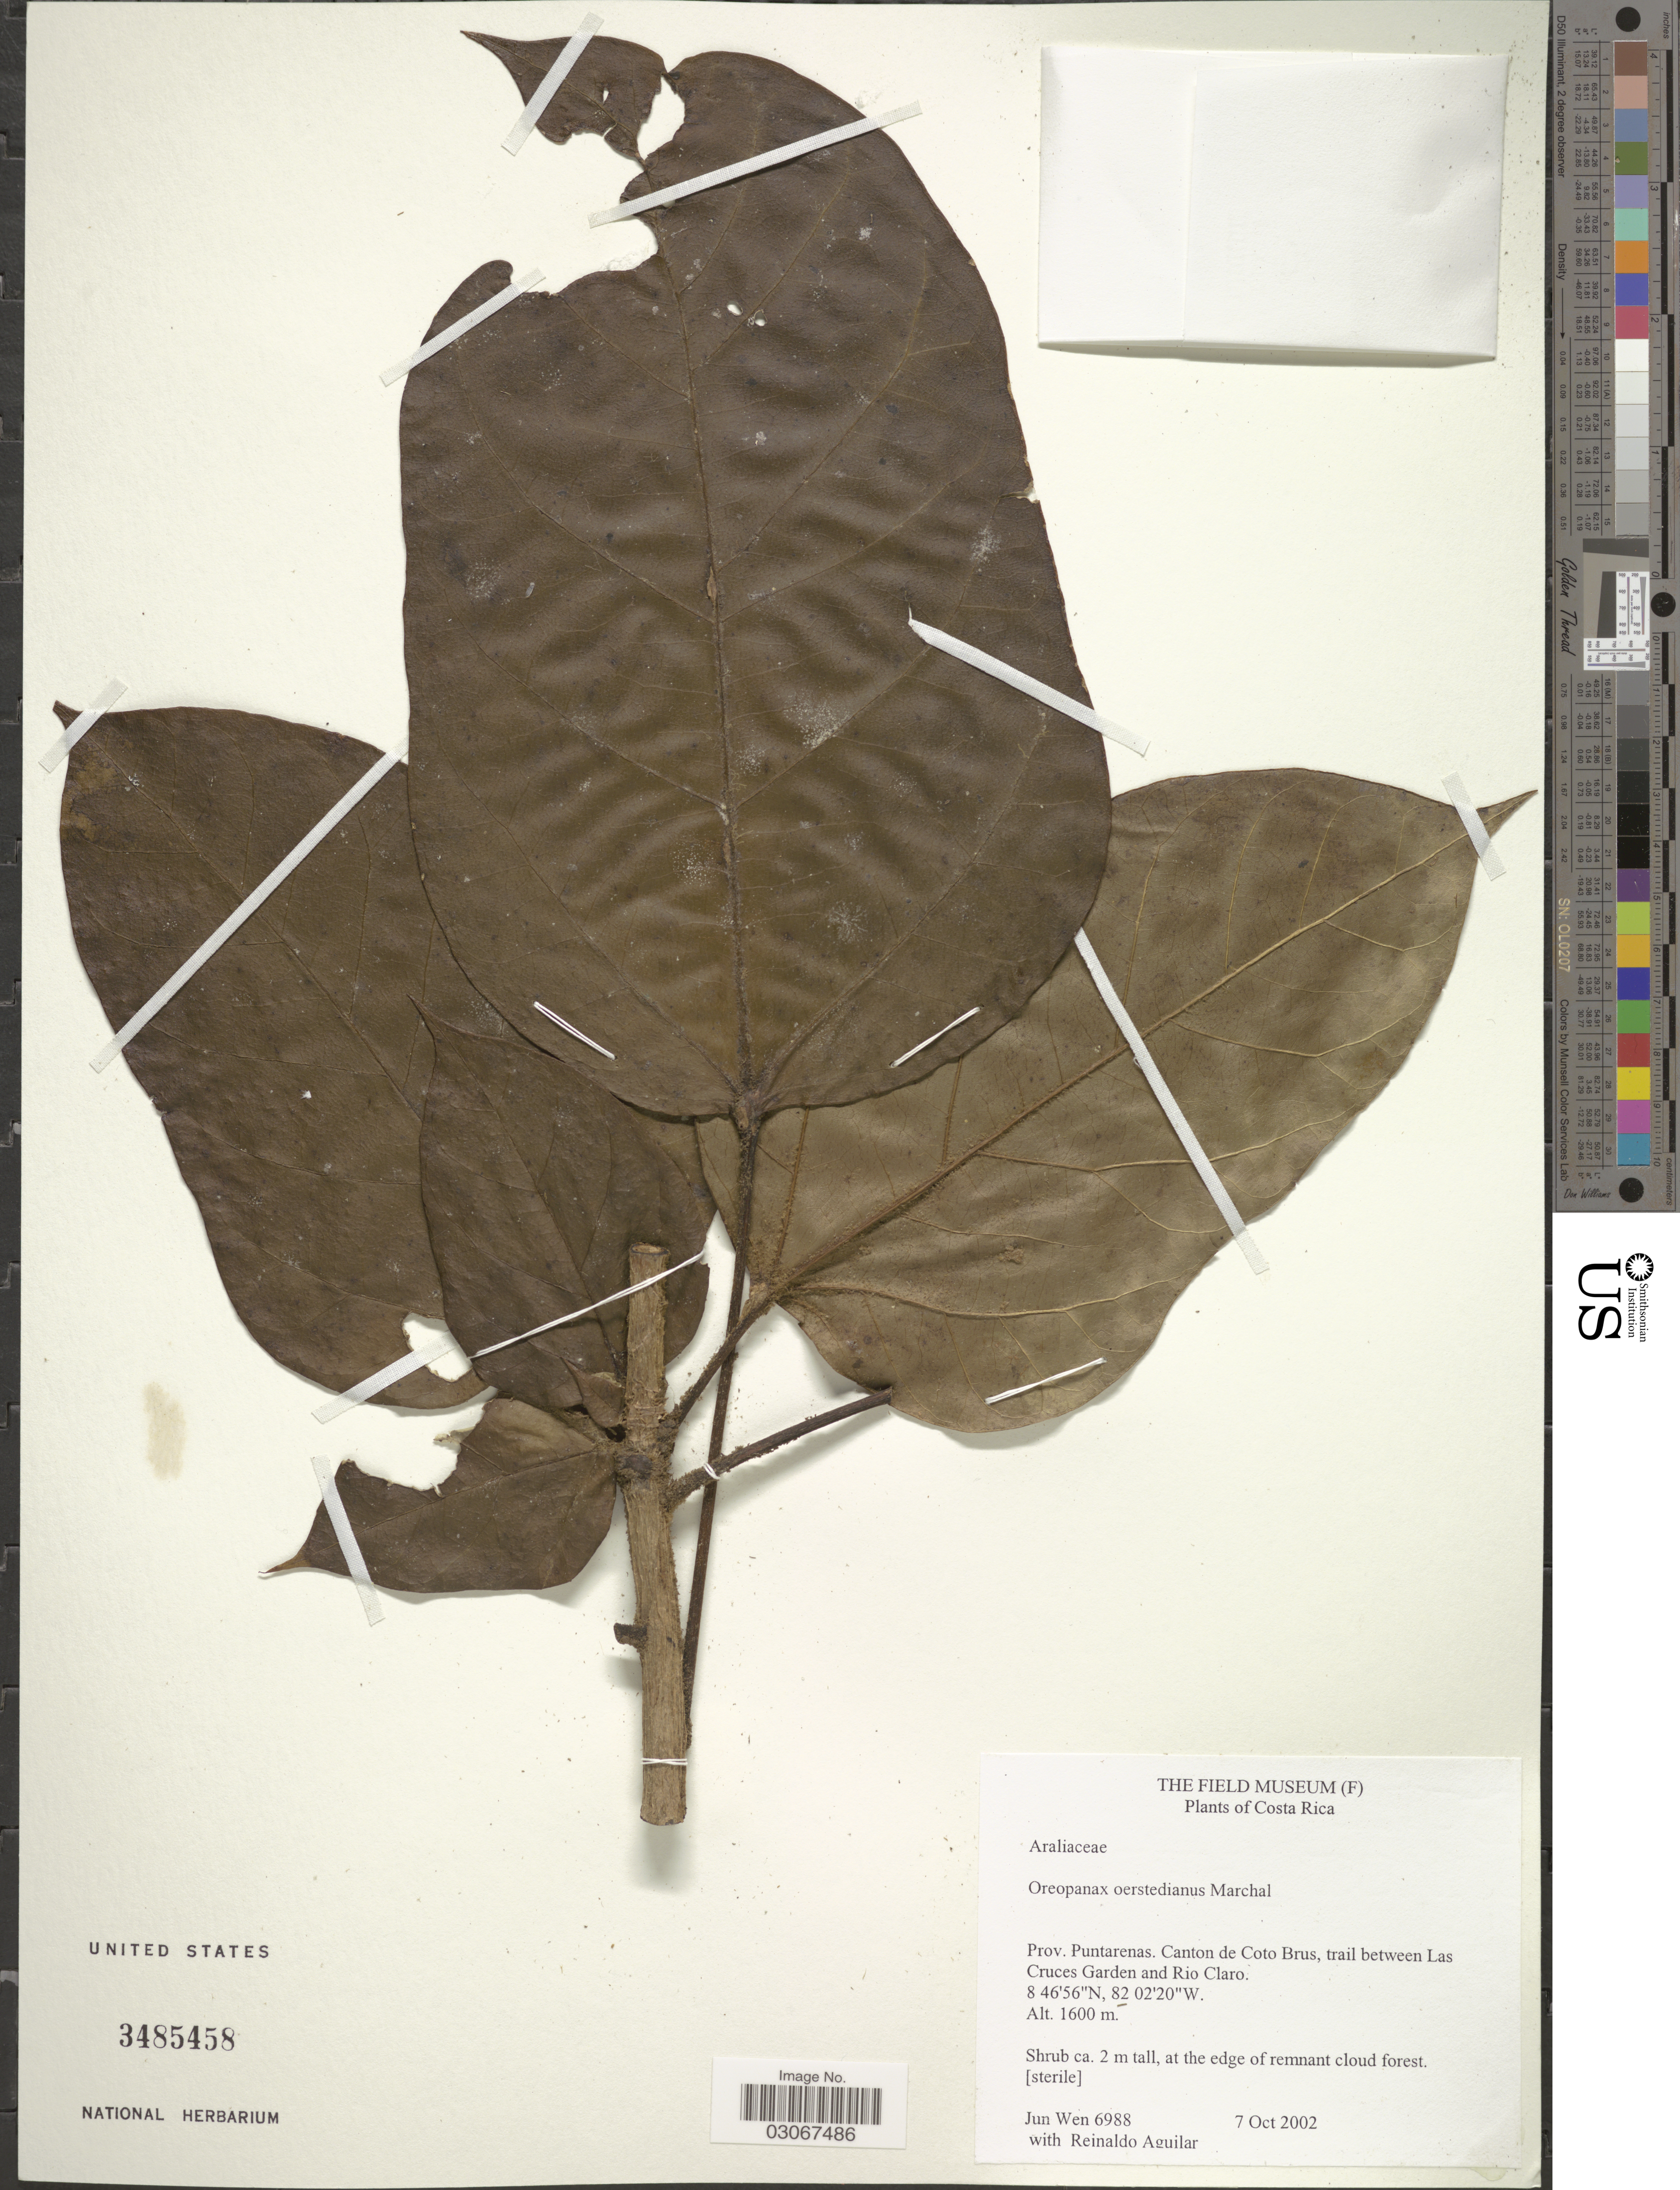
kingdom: Plantae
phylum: Tracheophyta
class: Magnoliopsida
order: Apiales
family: Araliaceae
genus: Oreopanax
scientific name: Oreopanax oerstedianus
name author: Marchal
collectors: J. Wen & R. Aguilar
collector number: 6988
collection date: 2002-10-07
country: Costa Rica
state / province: Puntarenas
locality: Canton de Coto Brus, trail between Las Cruces Garden and Rio Claro.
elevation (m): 1600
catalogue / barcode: US 3485458